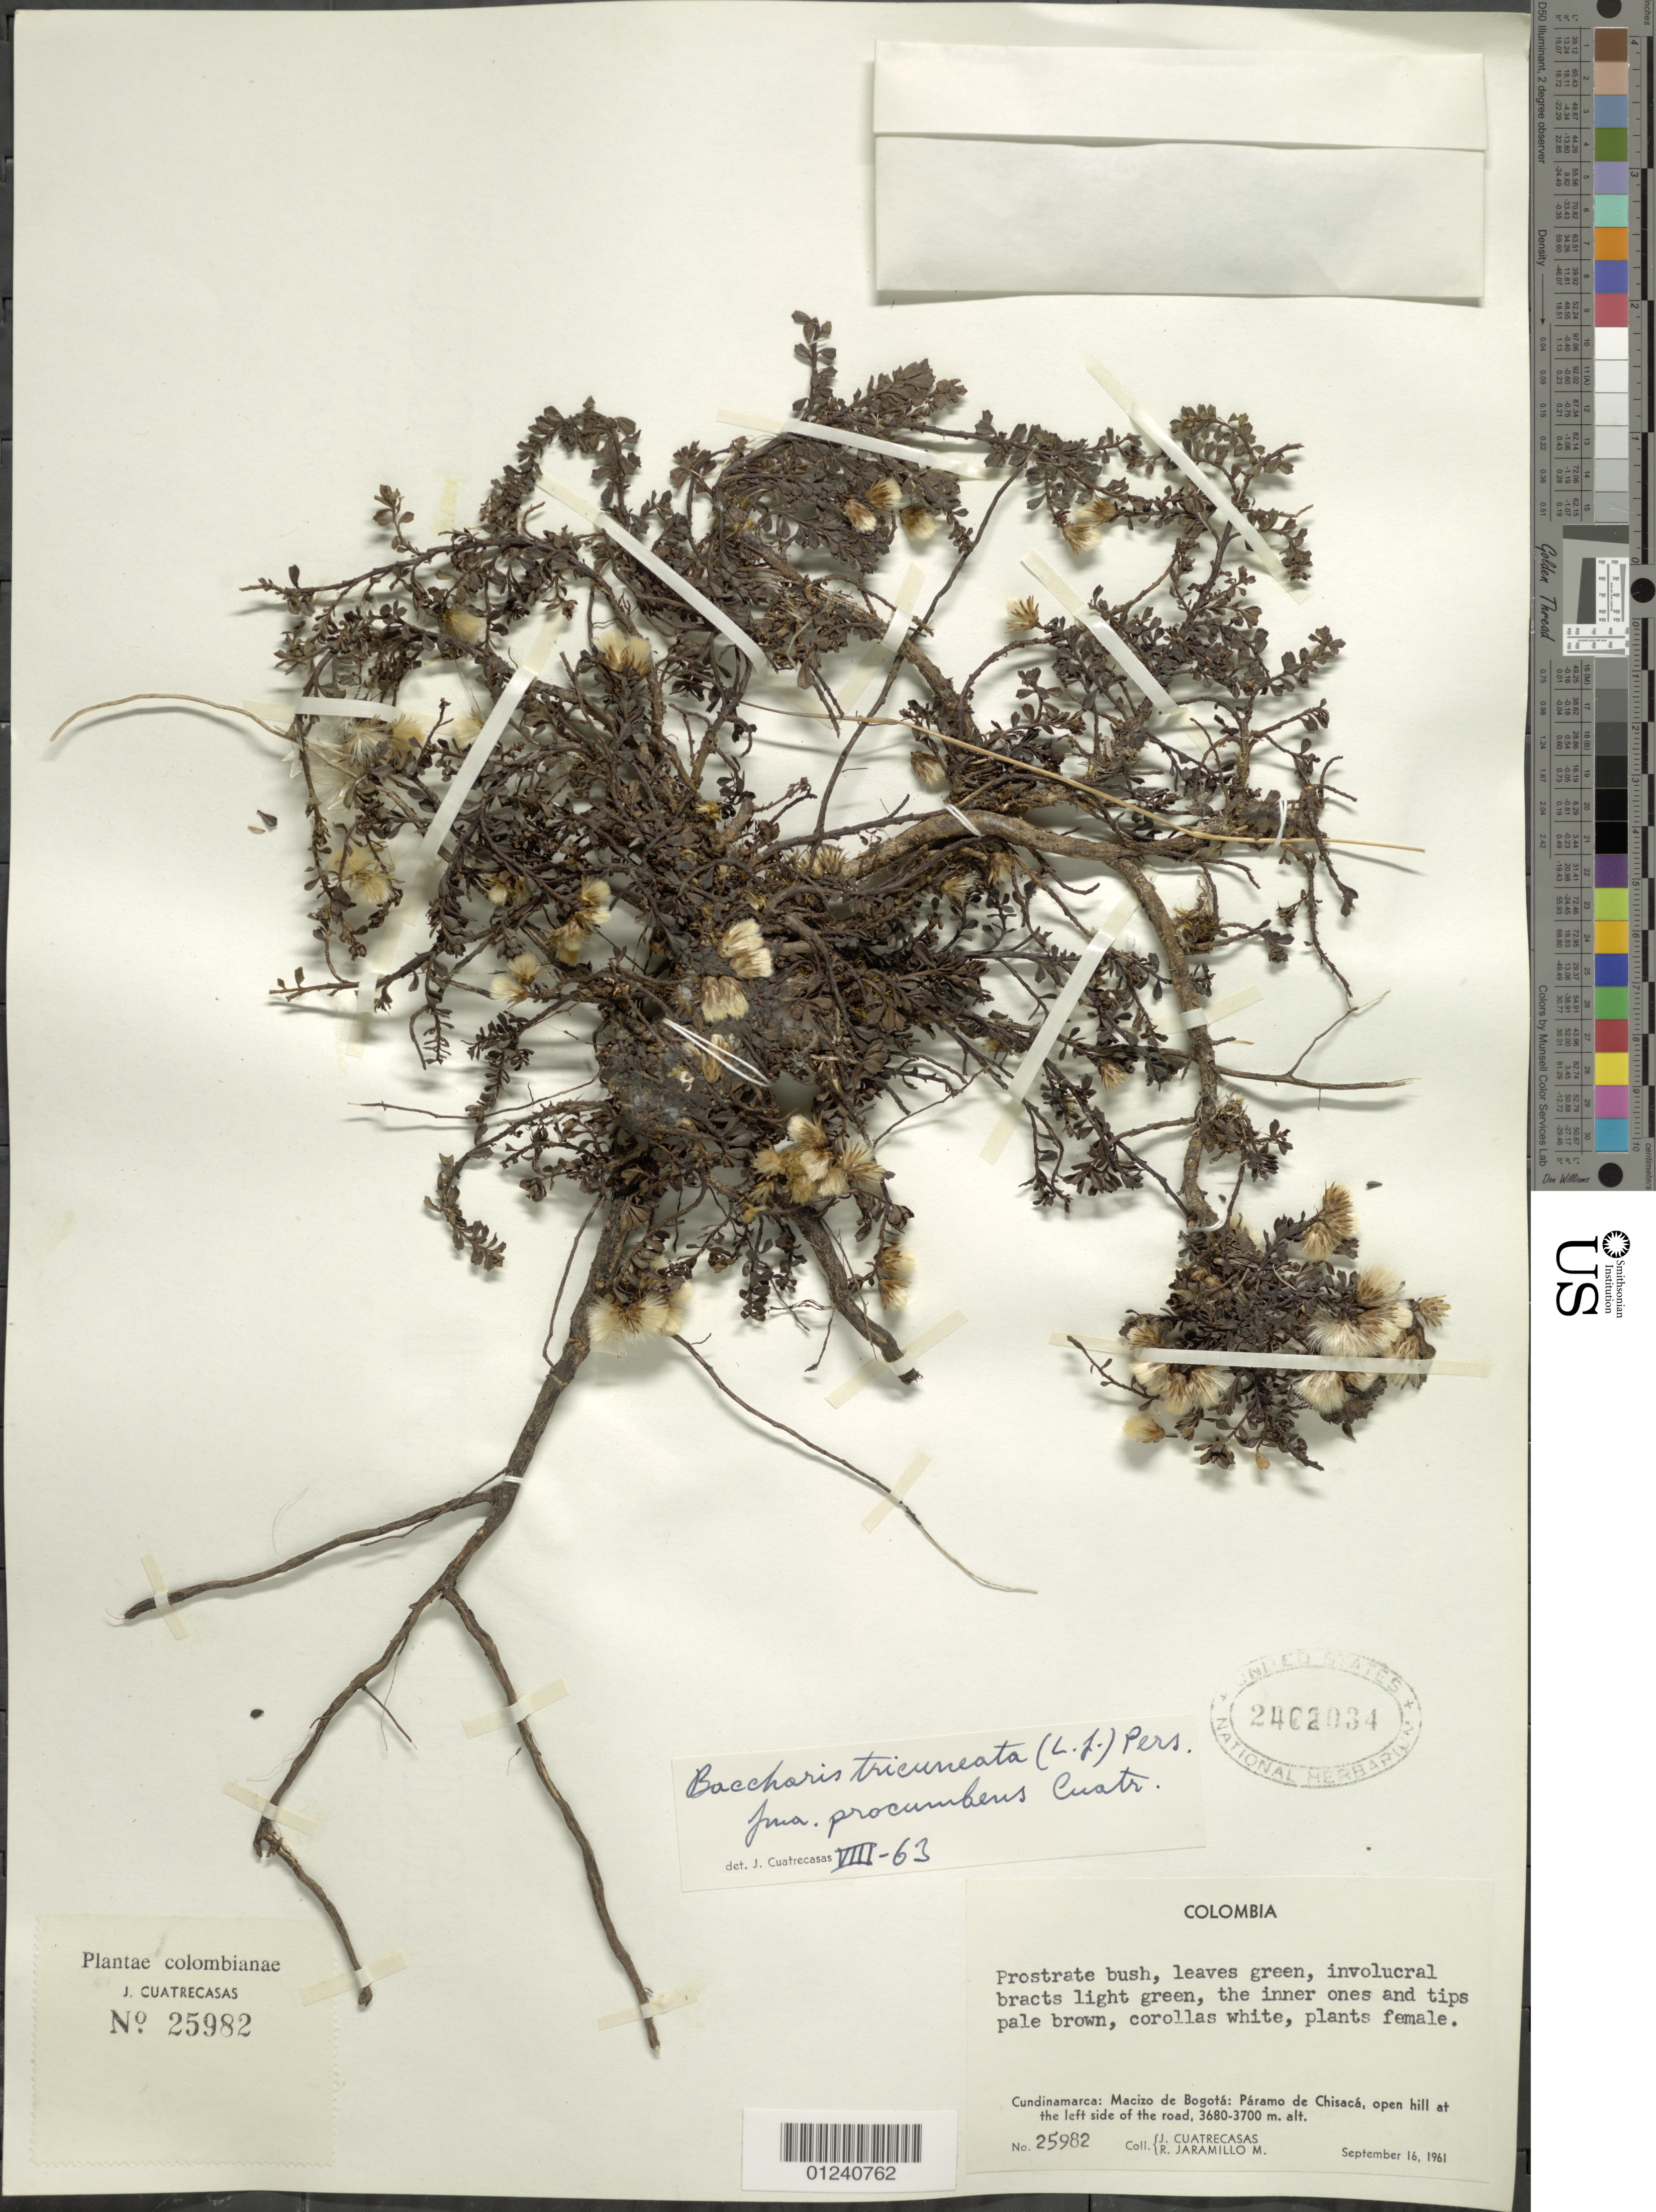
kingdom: Plantae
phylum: Tracheophyta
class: Magnoliopsida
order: Asterales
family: Asteraceae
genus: Baccharis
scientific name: Baccharis tricuneata f. procumbens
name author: Cuatrec.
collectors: J. Cuatrecasas & R. Jaramillo M.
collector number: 25982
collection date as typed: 16 Sep 1961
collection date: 1961-09-16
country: Colombia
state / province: Cundinamarca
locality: Macizo de Bogata, Páramo de Chisaca.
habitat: open hill at the left side of the road.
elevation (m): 3680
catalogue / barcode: US 2402034